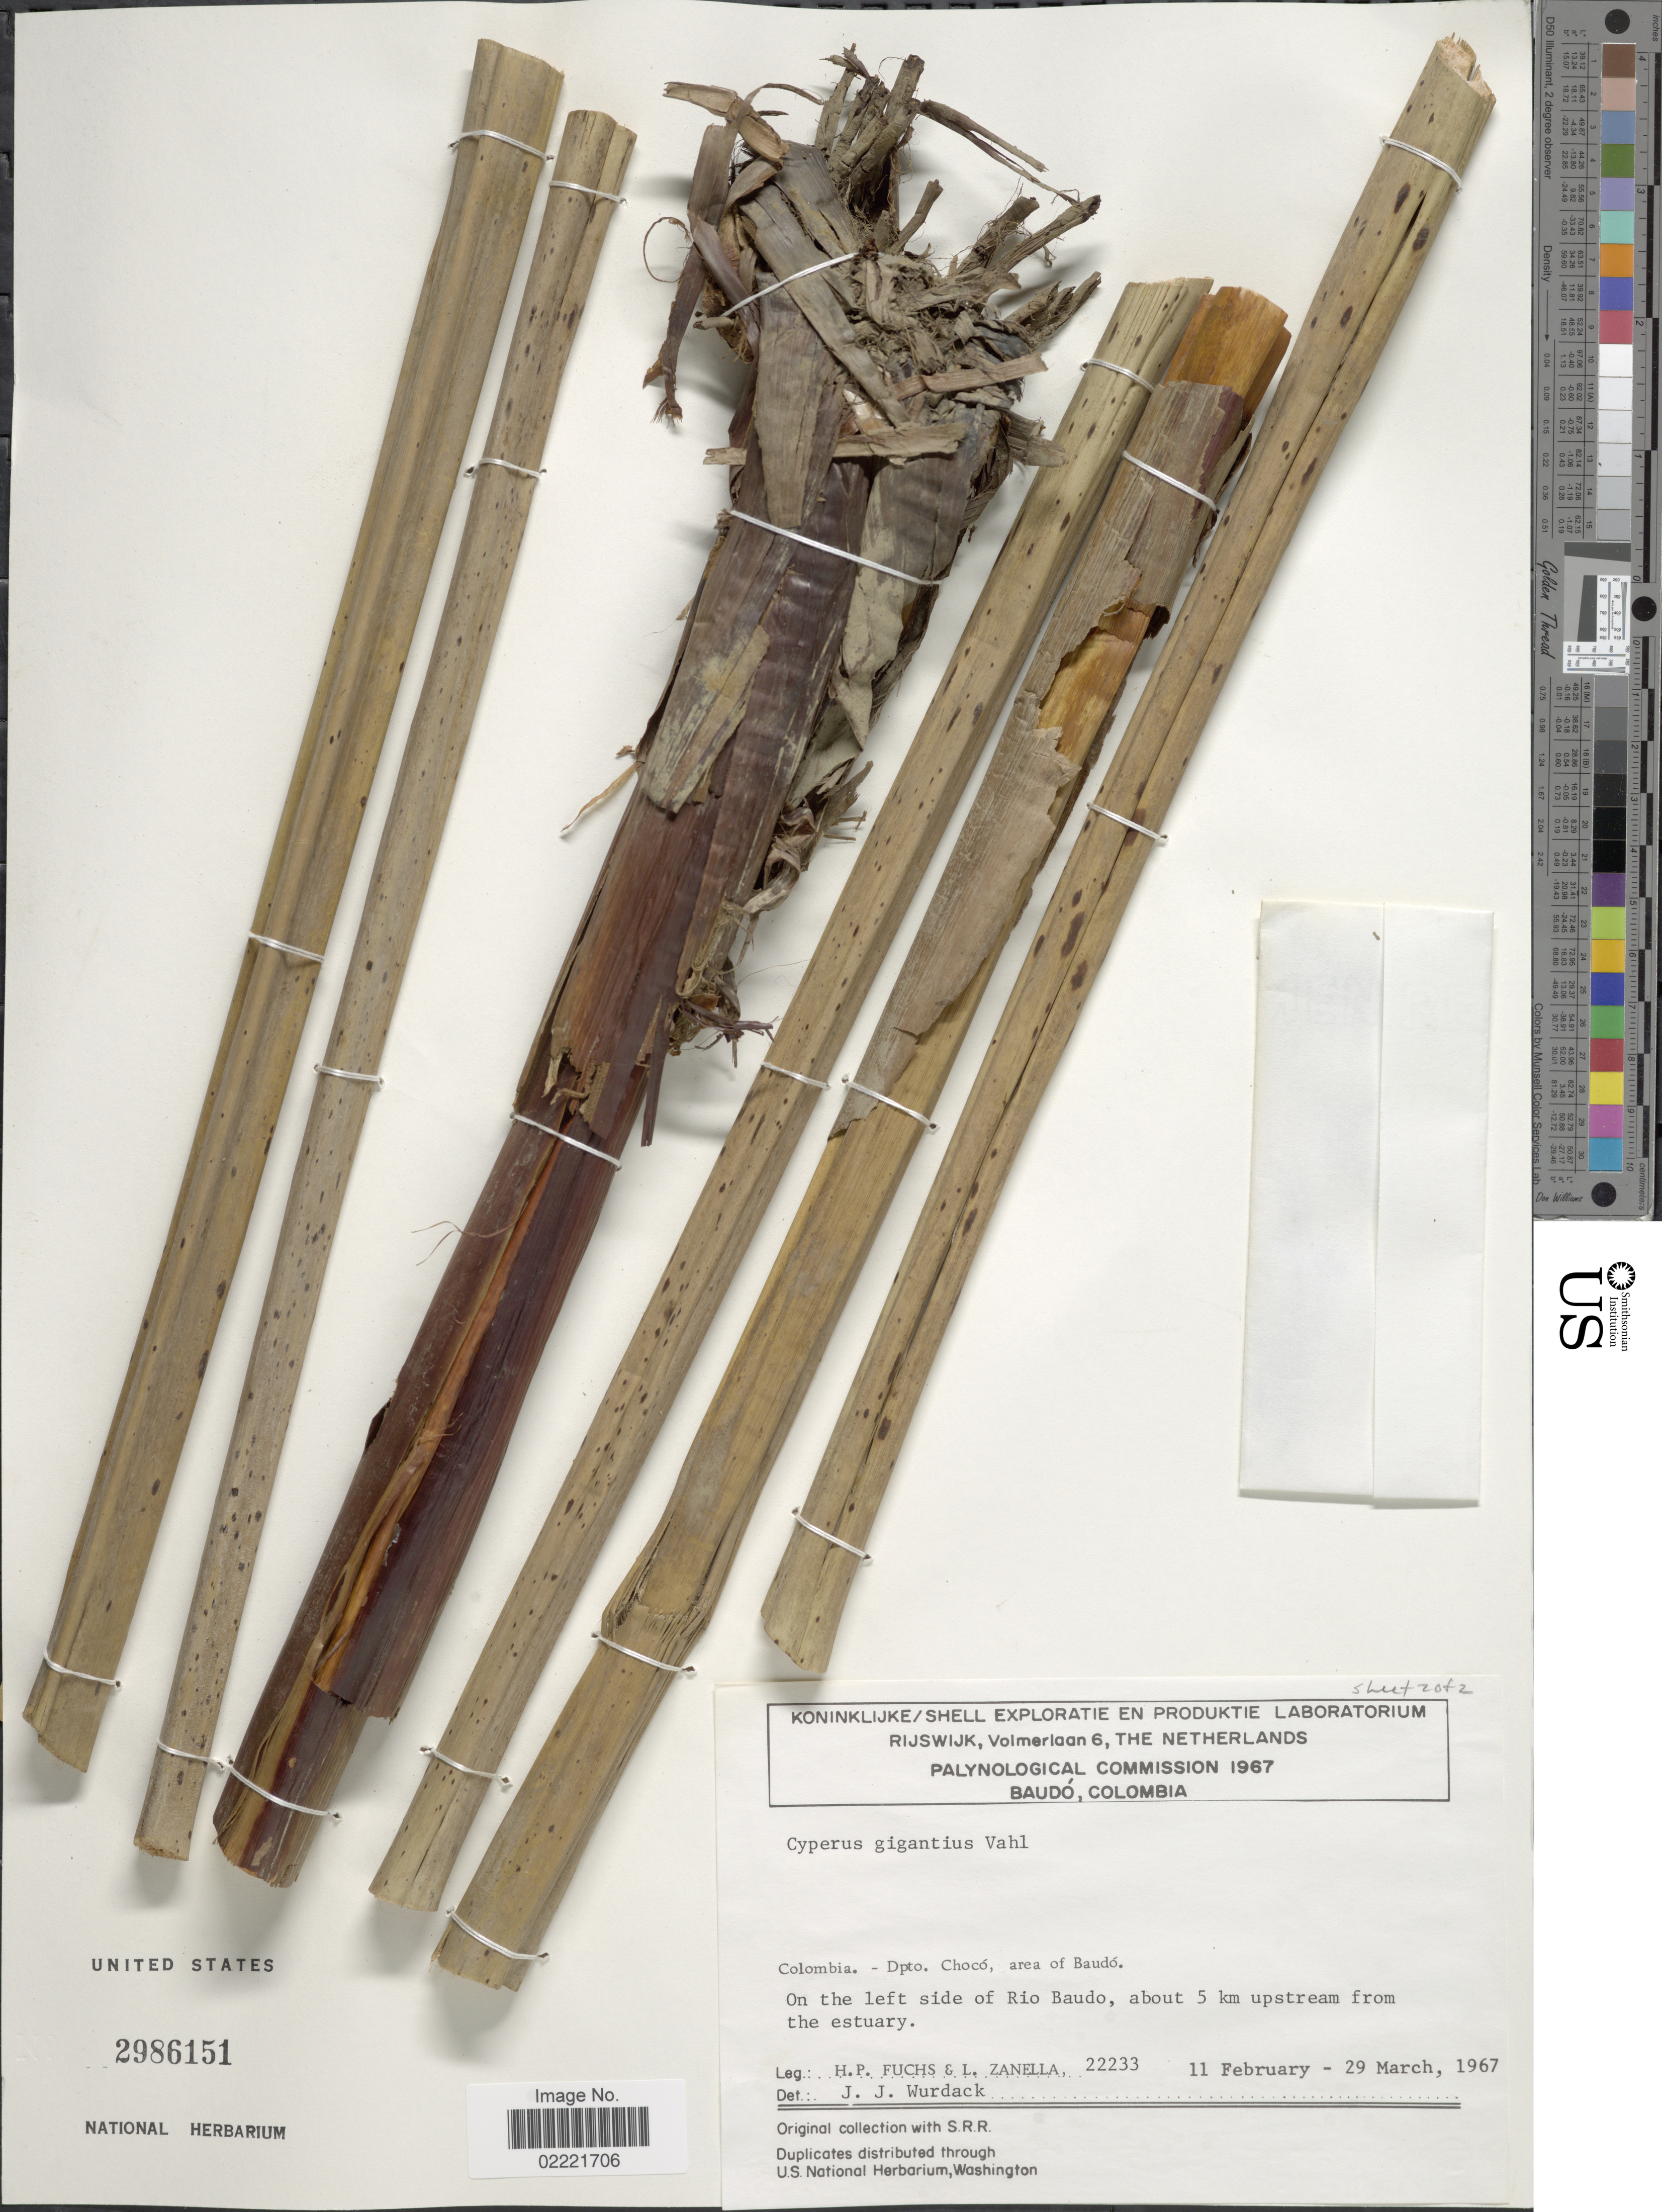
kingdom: Plantae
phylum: Tracheophyta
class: Liliopsida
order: Poales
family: Cyperaceae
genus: Cyperus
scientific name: Cyperus giganteus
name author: Vahl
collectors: H. P. Fuchs & L. Zanella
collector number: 22233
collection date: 1967-02-11/1967-03-29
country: Colombia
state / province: Chocó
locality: Area of Baudó. on the left side of Rio Baudo, about 5 km upstream from the estuary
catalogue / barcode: US 2986151